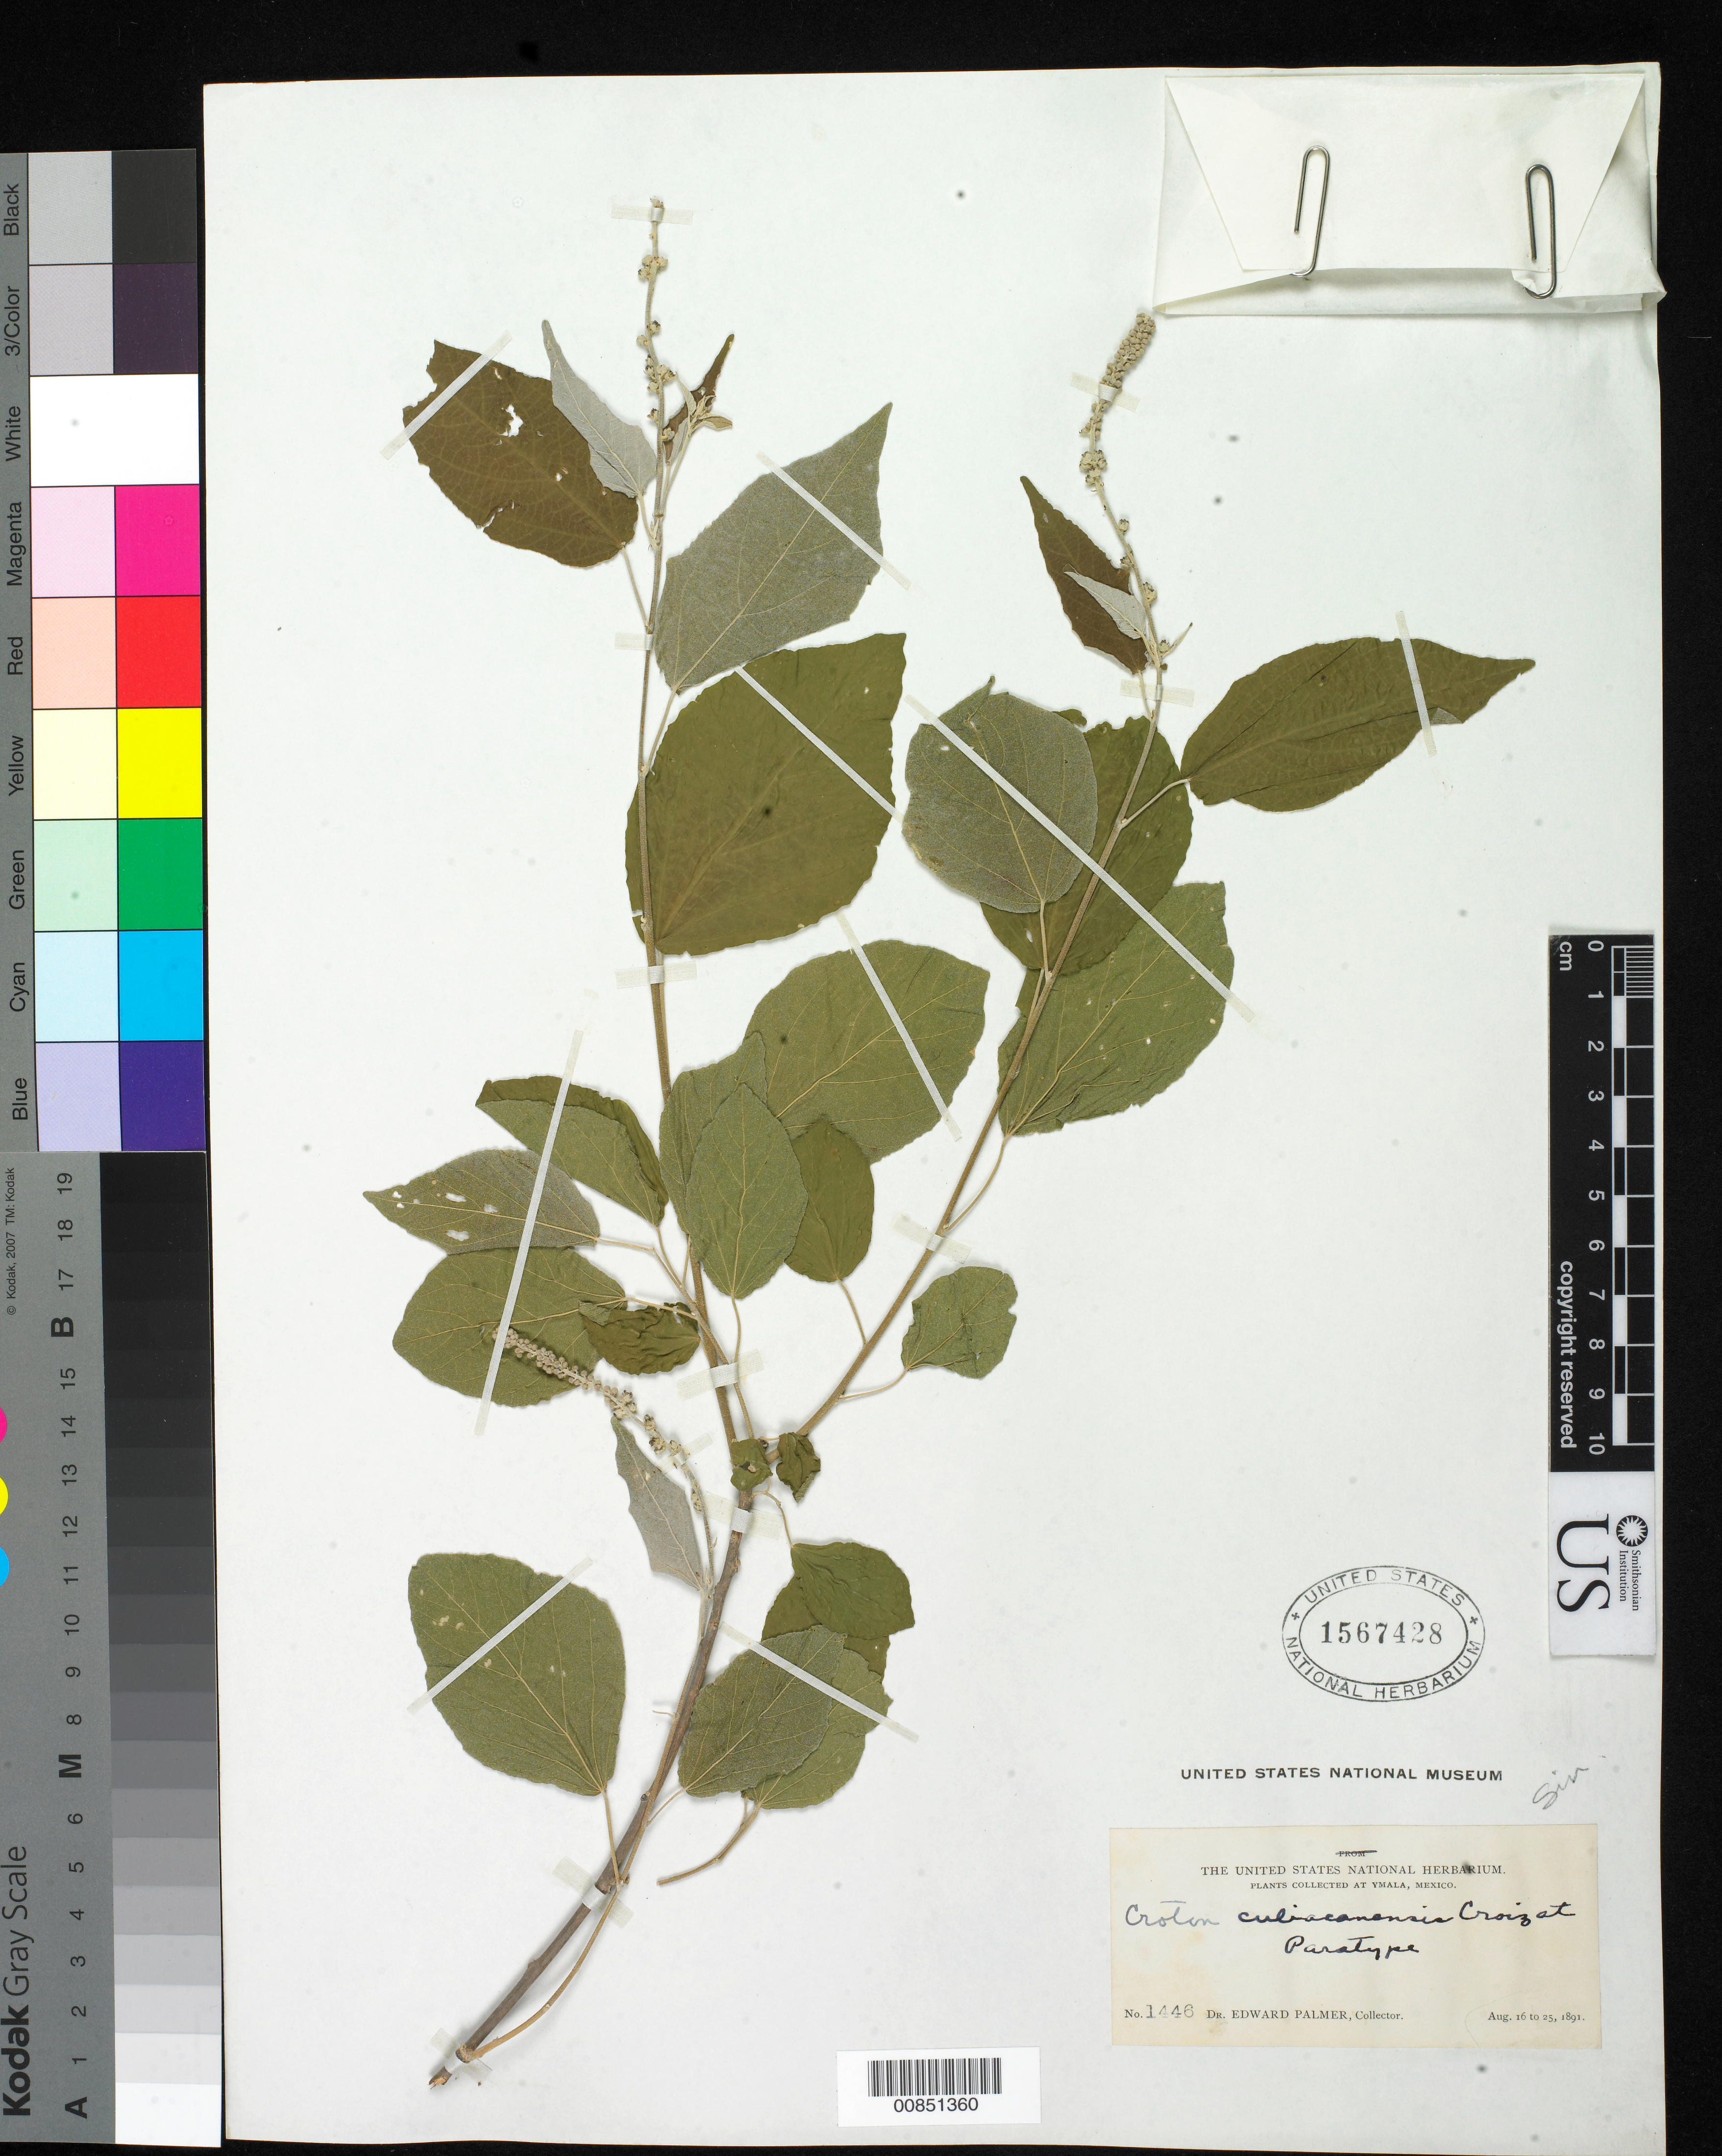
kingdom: Plantae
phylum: Tracheophyta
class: Magnoliopsida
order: Malpighiales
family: Euphorbiaceae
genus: Croton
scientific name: Croton culiacanensis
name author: Croizat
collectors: E. Palmer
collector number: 1446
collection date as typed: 16 Aug 1891 to 25 Aug 1891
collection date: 1891-08-16/1891-08-25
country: Mexico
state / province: Sinaloa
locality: Ymala, Sinaloa.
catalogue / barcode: US 1567428